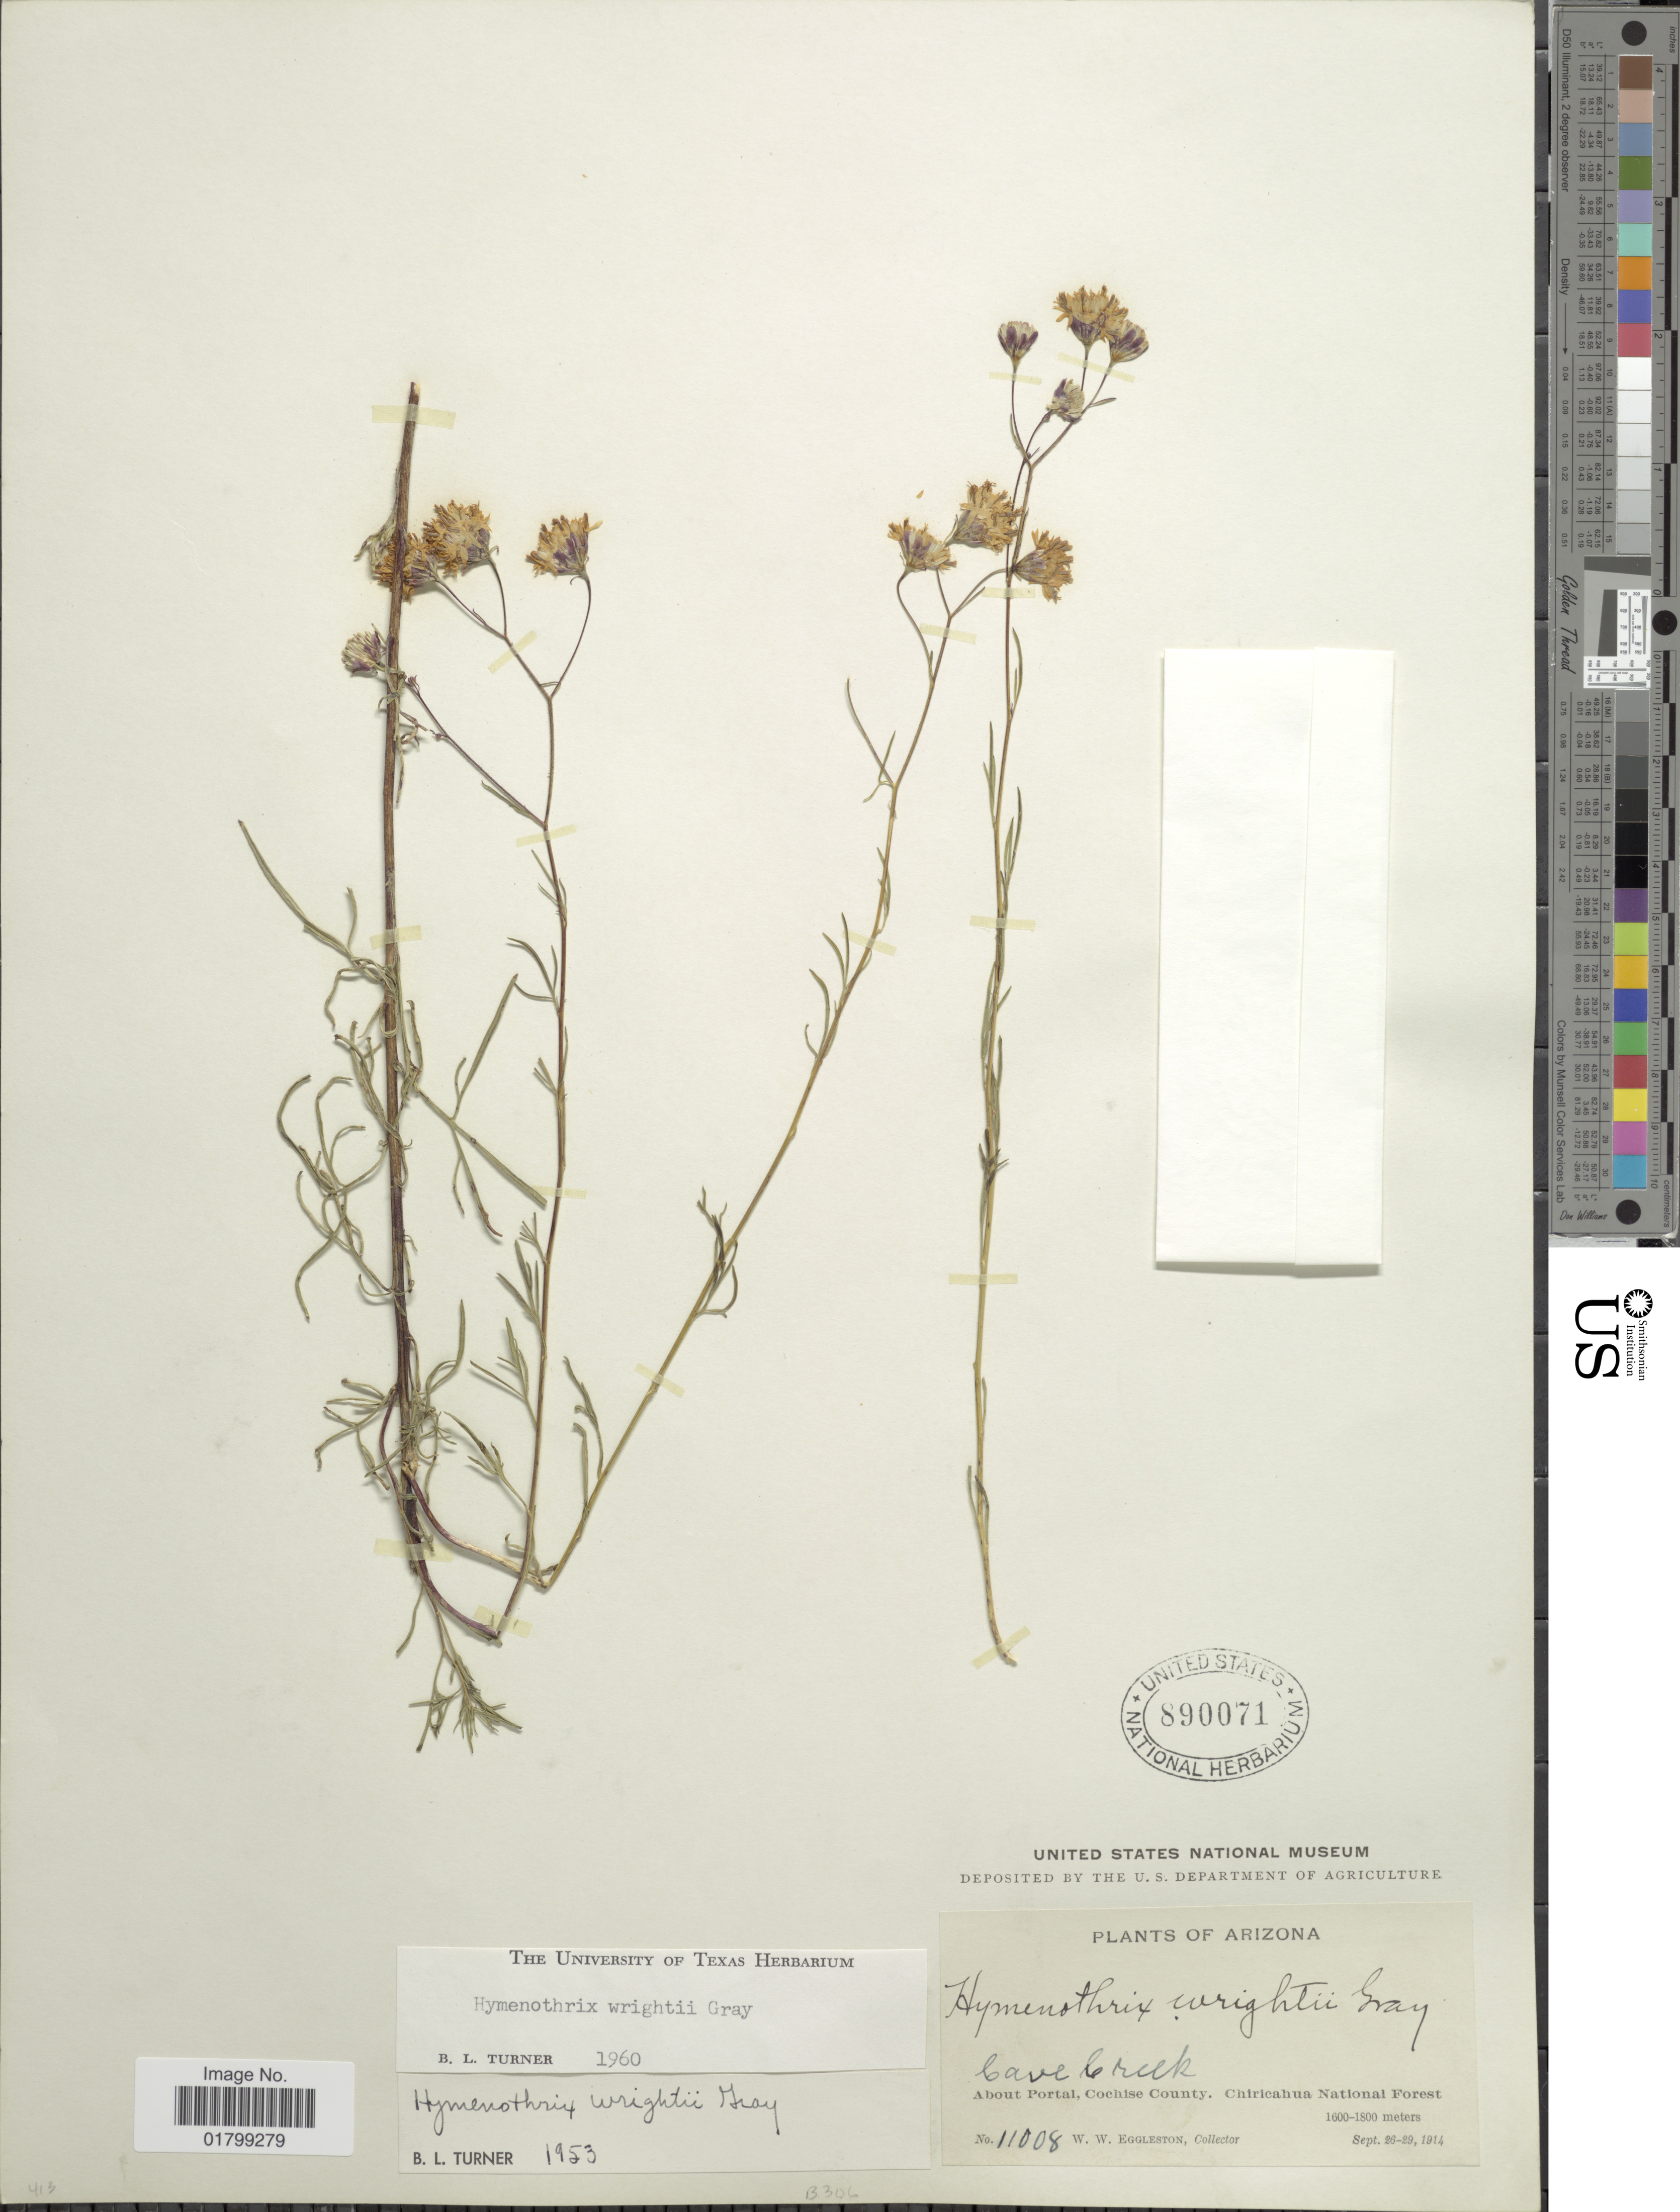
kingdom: Plantae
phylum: Tracheophyta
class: Magnoliopsida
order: Asterales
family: Asteraceae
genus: Hymenothrix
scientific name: Hymenothrix wrightii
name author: A. Gray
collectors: W. W. Eggleston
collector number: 11008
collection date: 1914-09-26/1914-09-29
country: United States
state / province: Arizona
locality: Cave Creek, About Portal, Cochise County, Chiricahua National Forest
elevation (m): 1600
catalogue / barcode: US 890071